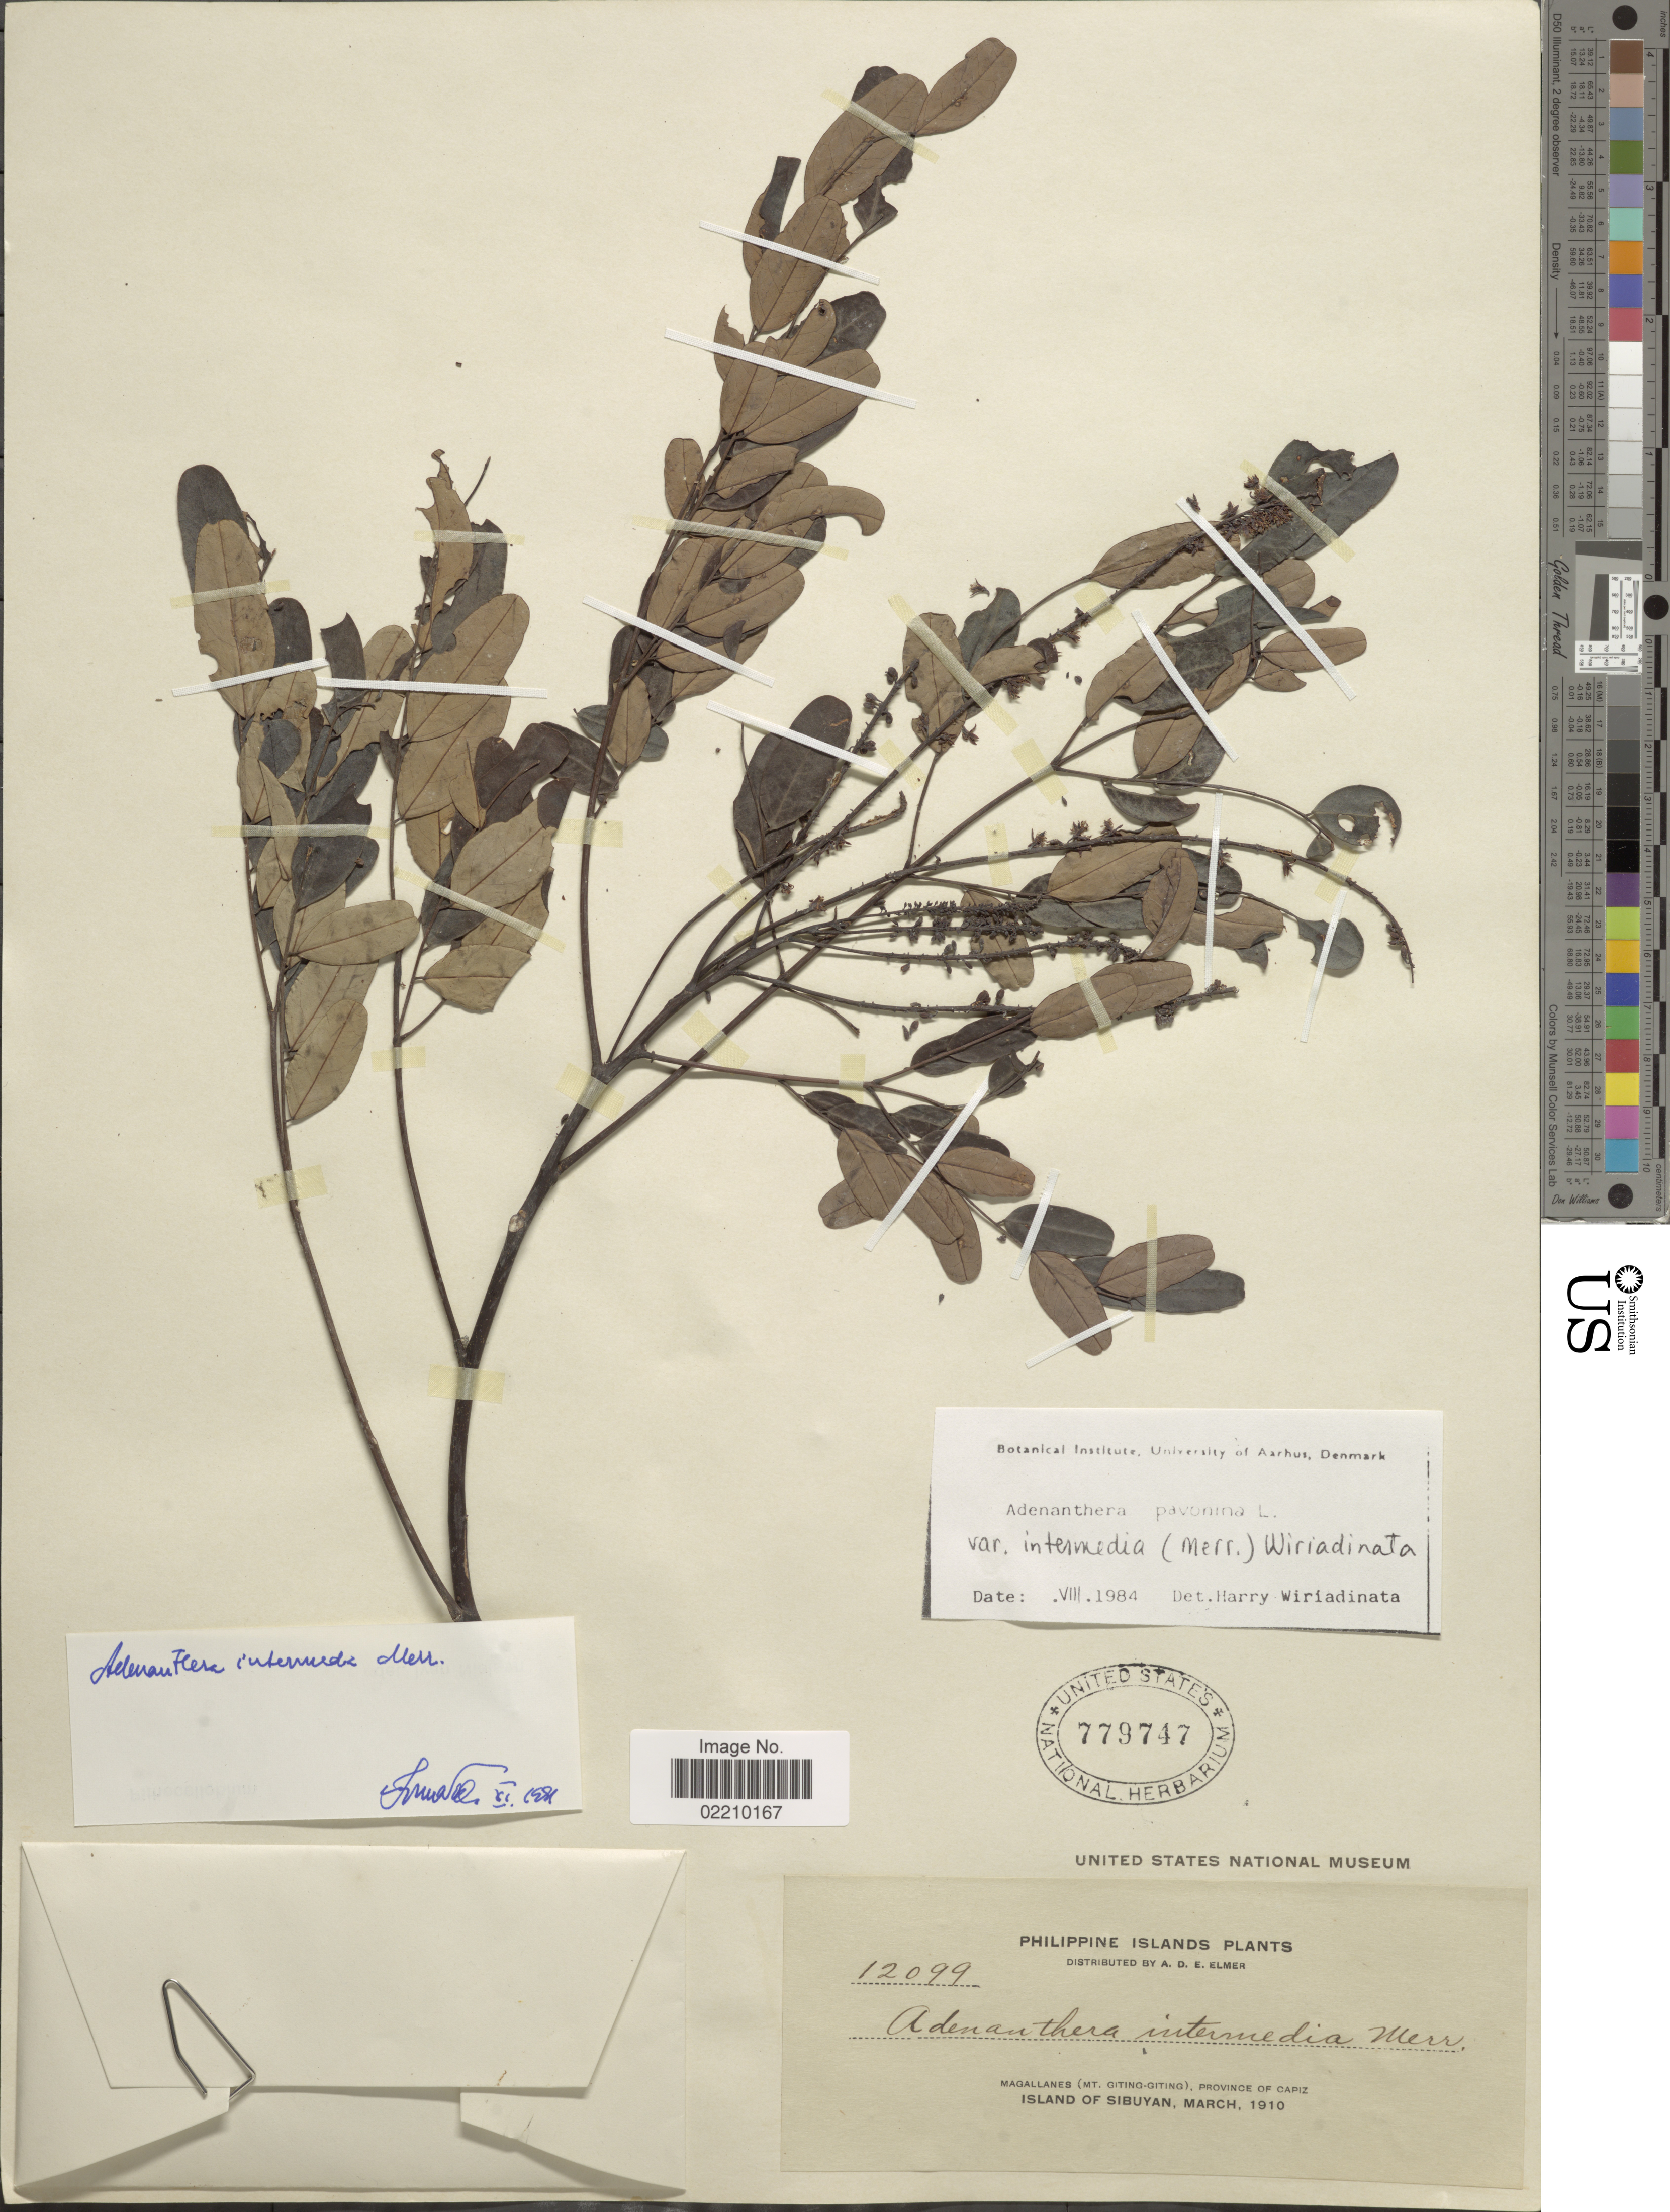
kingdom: Plantae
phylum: Tracheophyta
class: Magnoliopsida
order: Fabales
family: Fabaceae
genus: Adenanthera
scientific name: Adenanthera intermedia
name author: Merr.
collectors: A. D. E. Elmer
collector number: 12099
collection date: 1910-03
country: Philippines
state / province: Western Visayas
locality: Magallanes (Mt. Giting-Giting), Province of Capiz, Island of Sibuyan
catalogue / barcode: US 779747